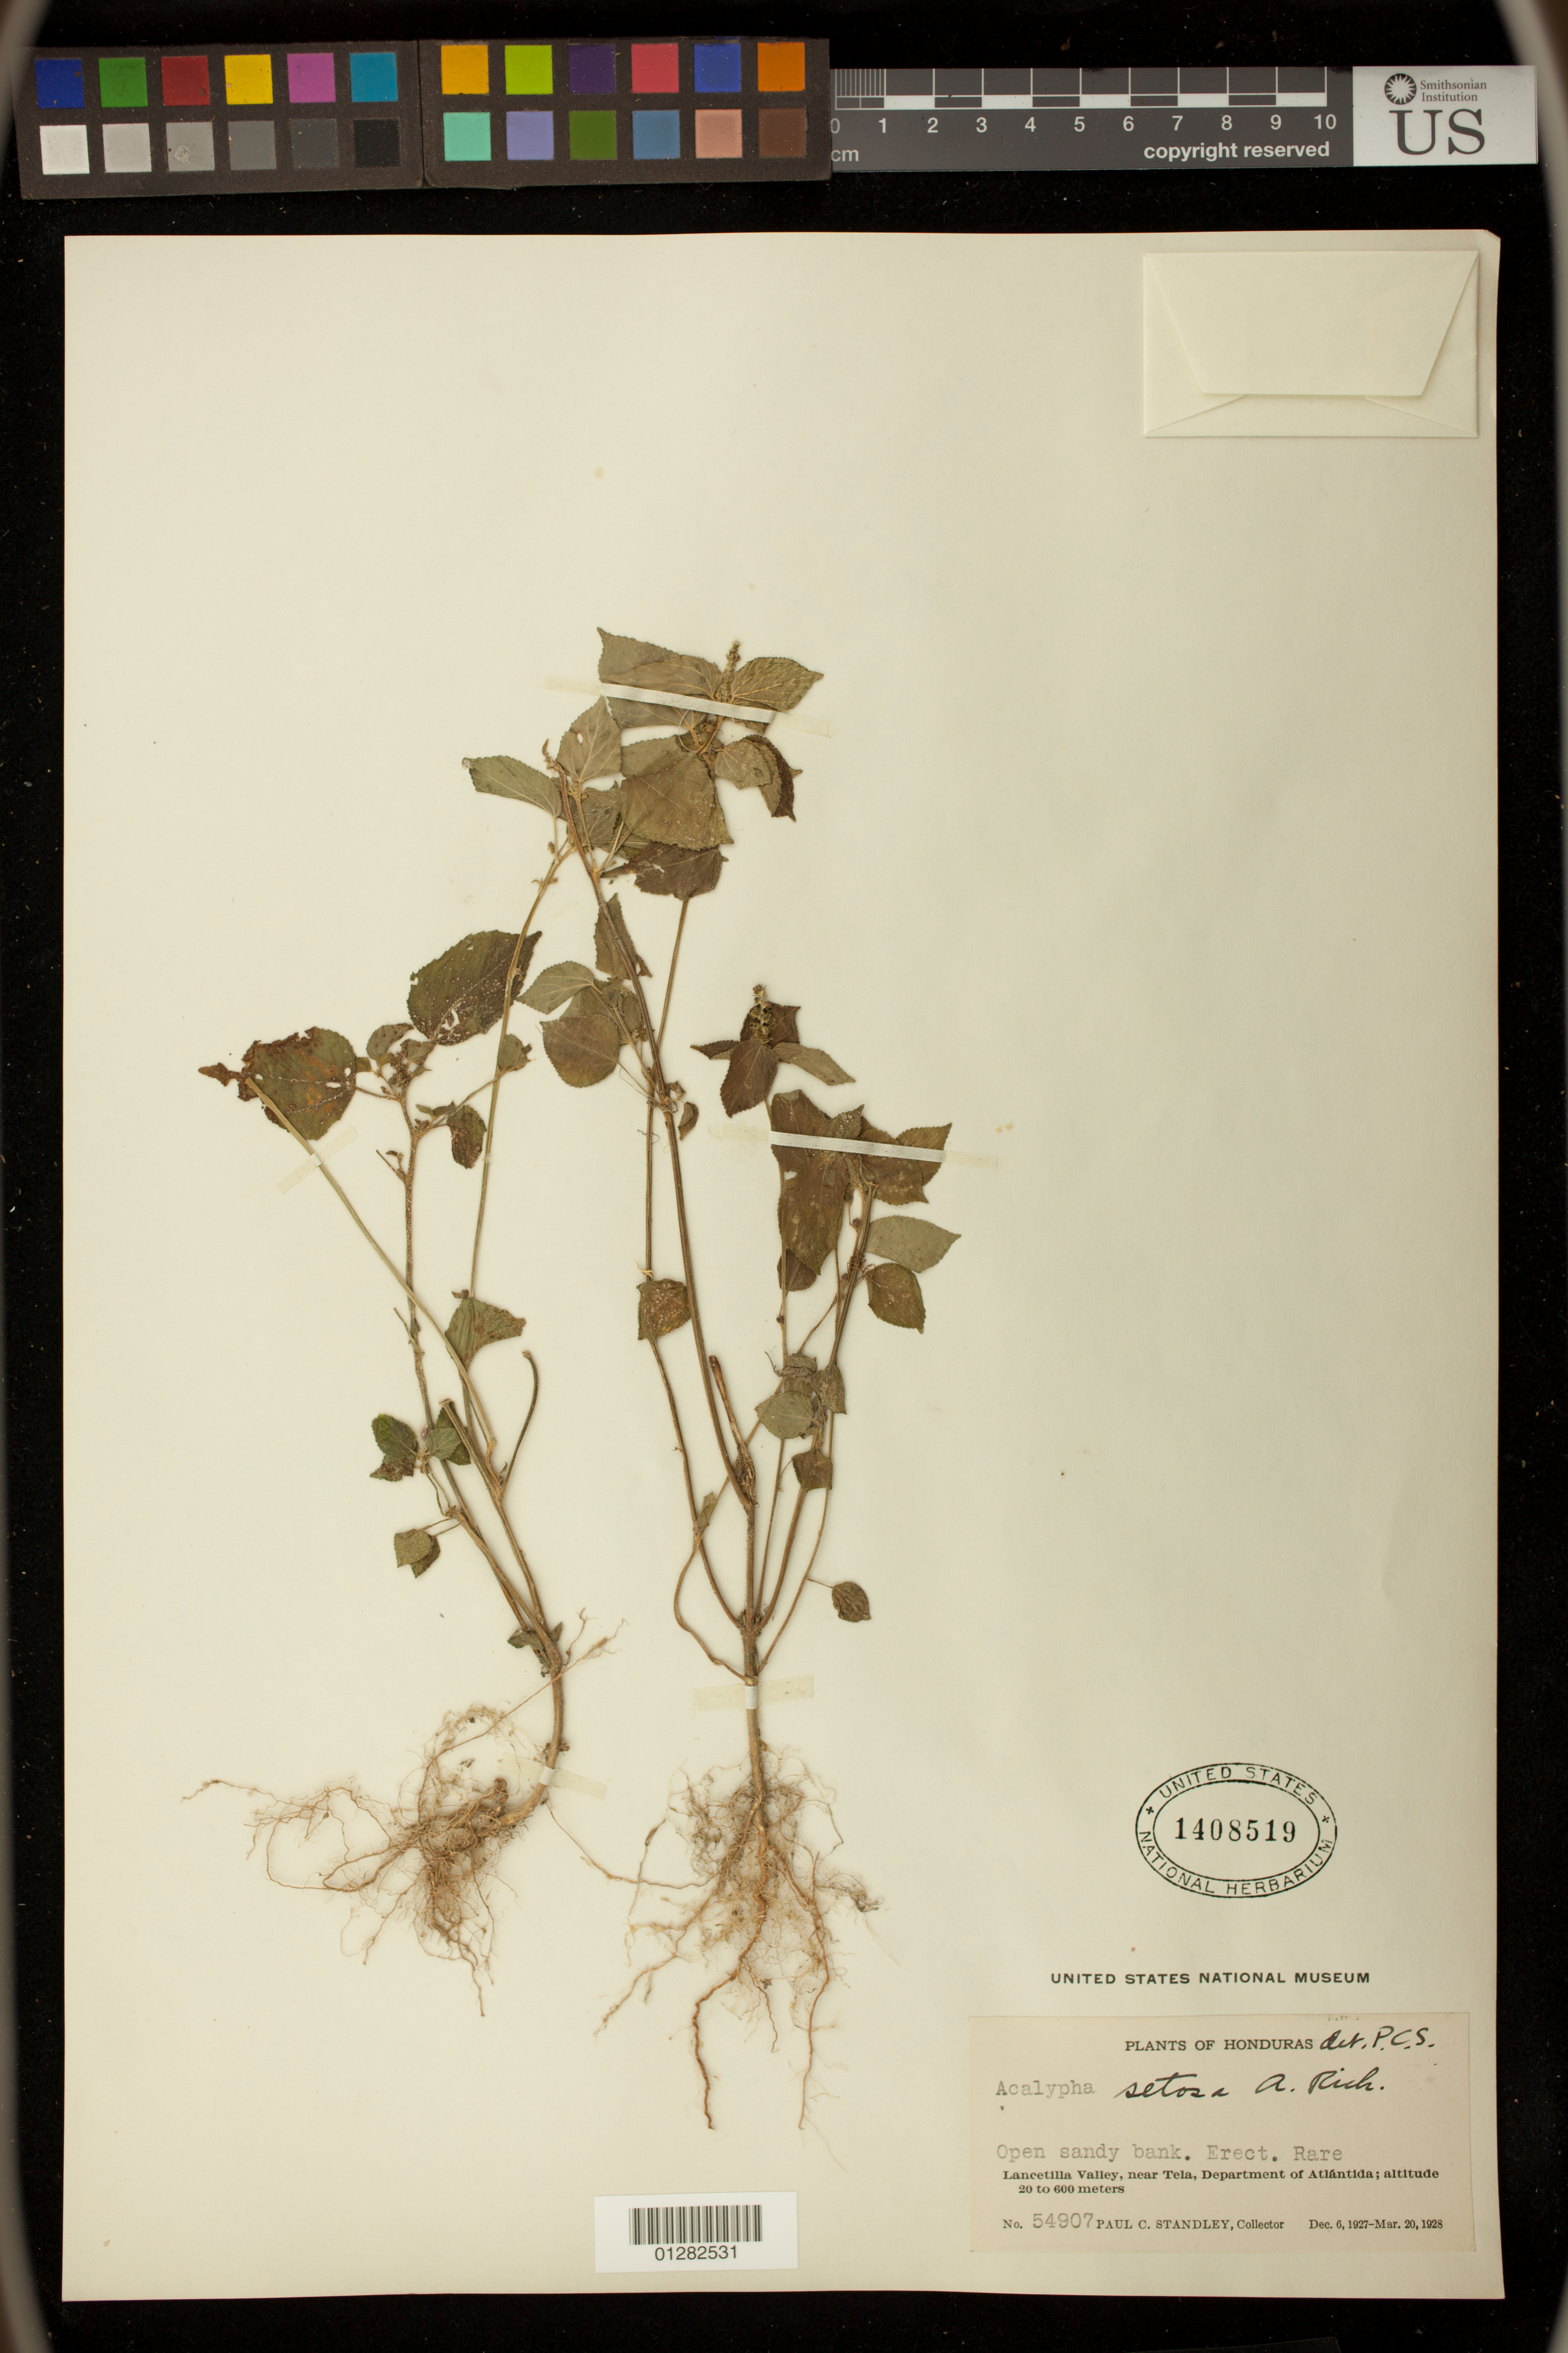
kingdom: Plantae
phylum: Tracheophyta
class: Magnoliopsida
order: Malpighiales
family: Euphorbiaceae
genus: Acalypha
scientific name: Acalypha setosa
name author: A. Rich.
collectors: G. B. Hinton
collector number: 54907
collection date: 1927-12-06/1928-03-20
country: Honduras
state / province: Atlántida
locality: Lacetilla Valley, near Tela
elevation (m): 20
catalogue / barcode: US 1408519